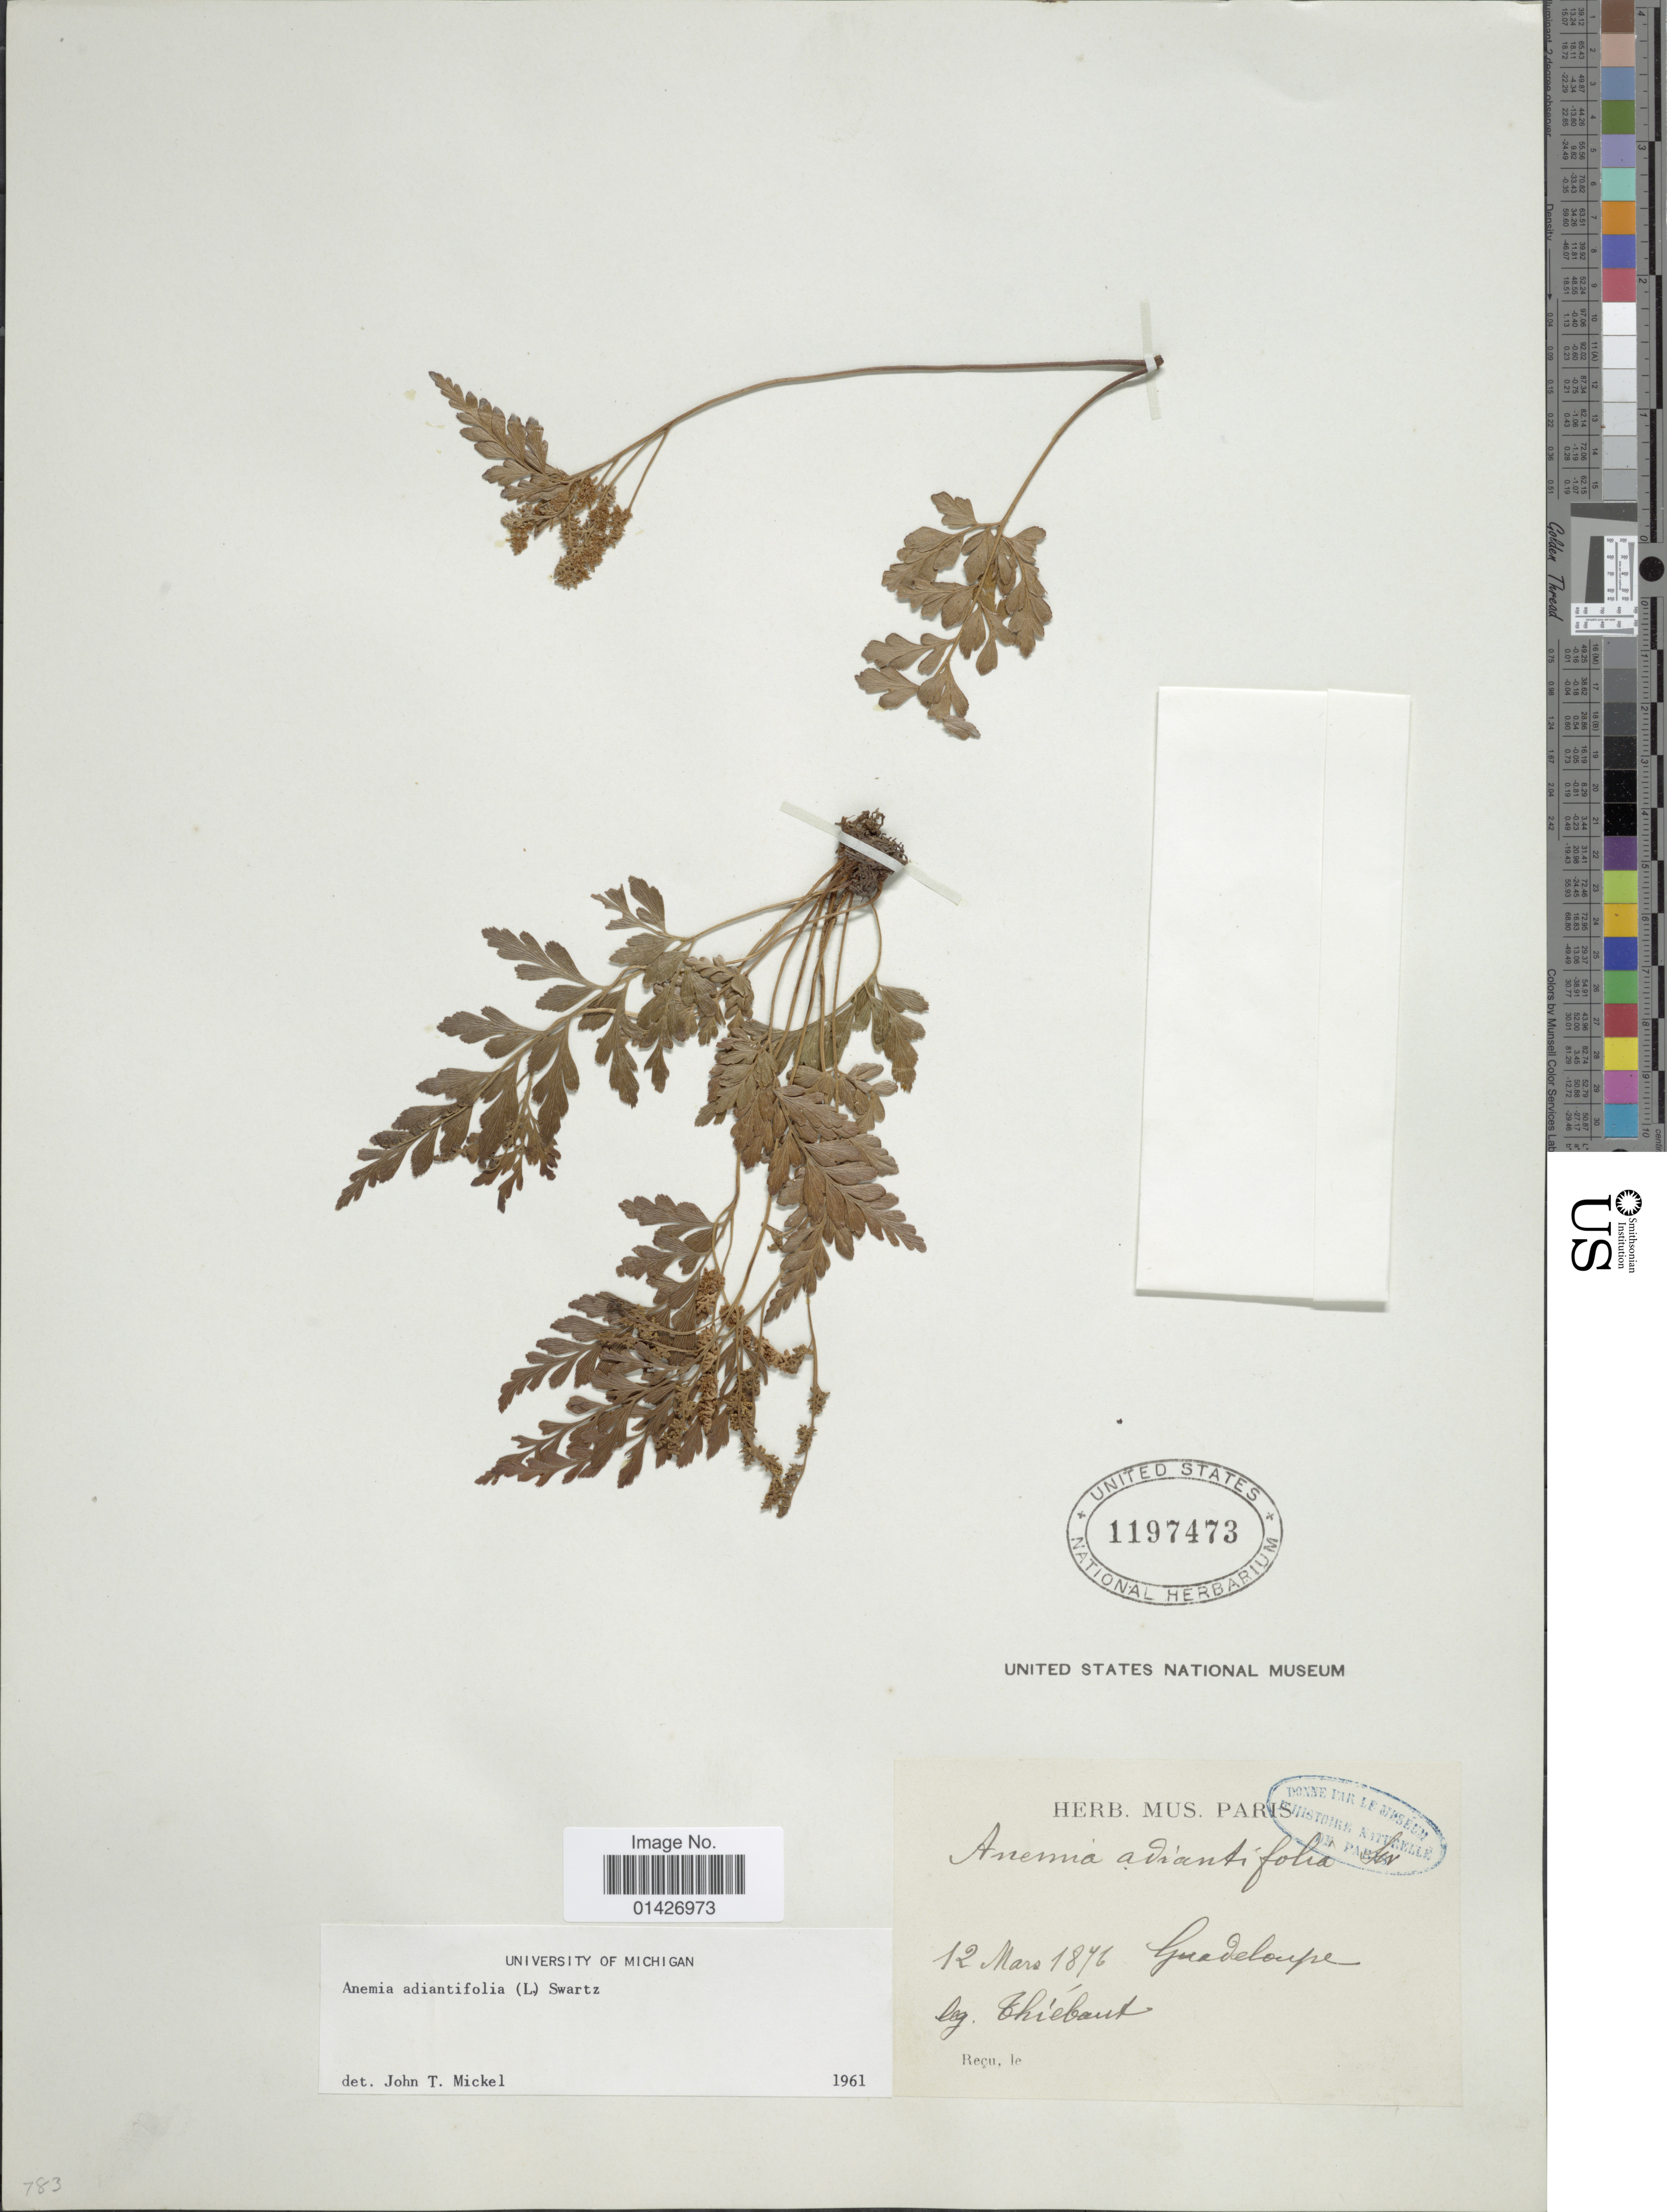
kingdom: Plantae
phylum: Tracheophyta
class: Polypodiopsida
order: Schizaeales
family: Anemiaceae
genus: Anemia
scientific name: Anemia adiantifolia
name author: (L.) Sw.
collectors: -. Thiebaut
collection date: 1876-03-12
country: Guadeloupe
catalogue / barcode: US 1197473